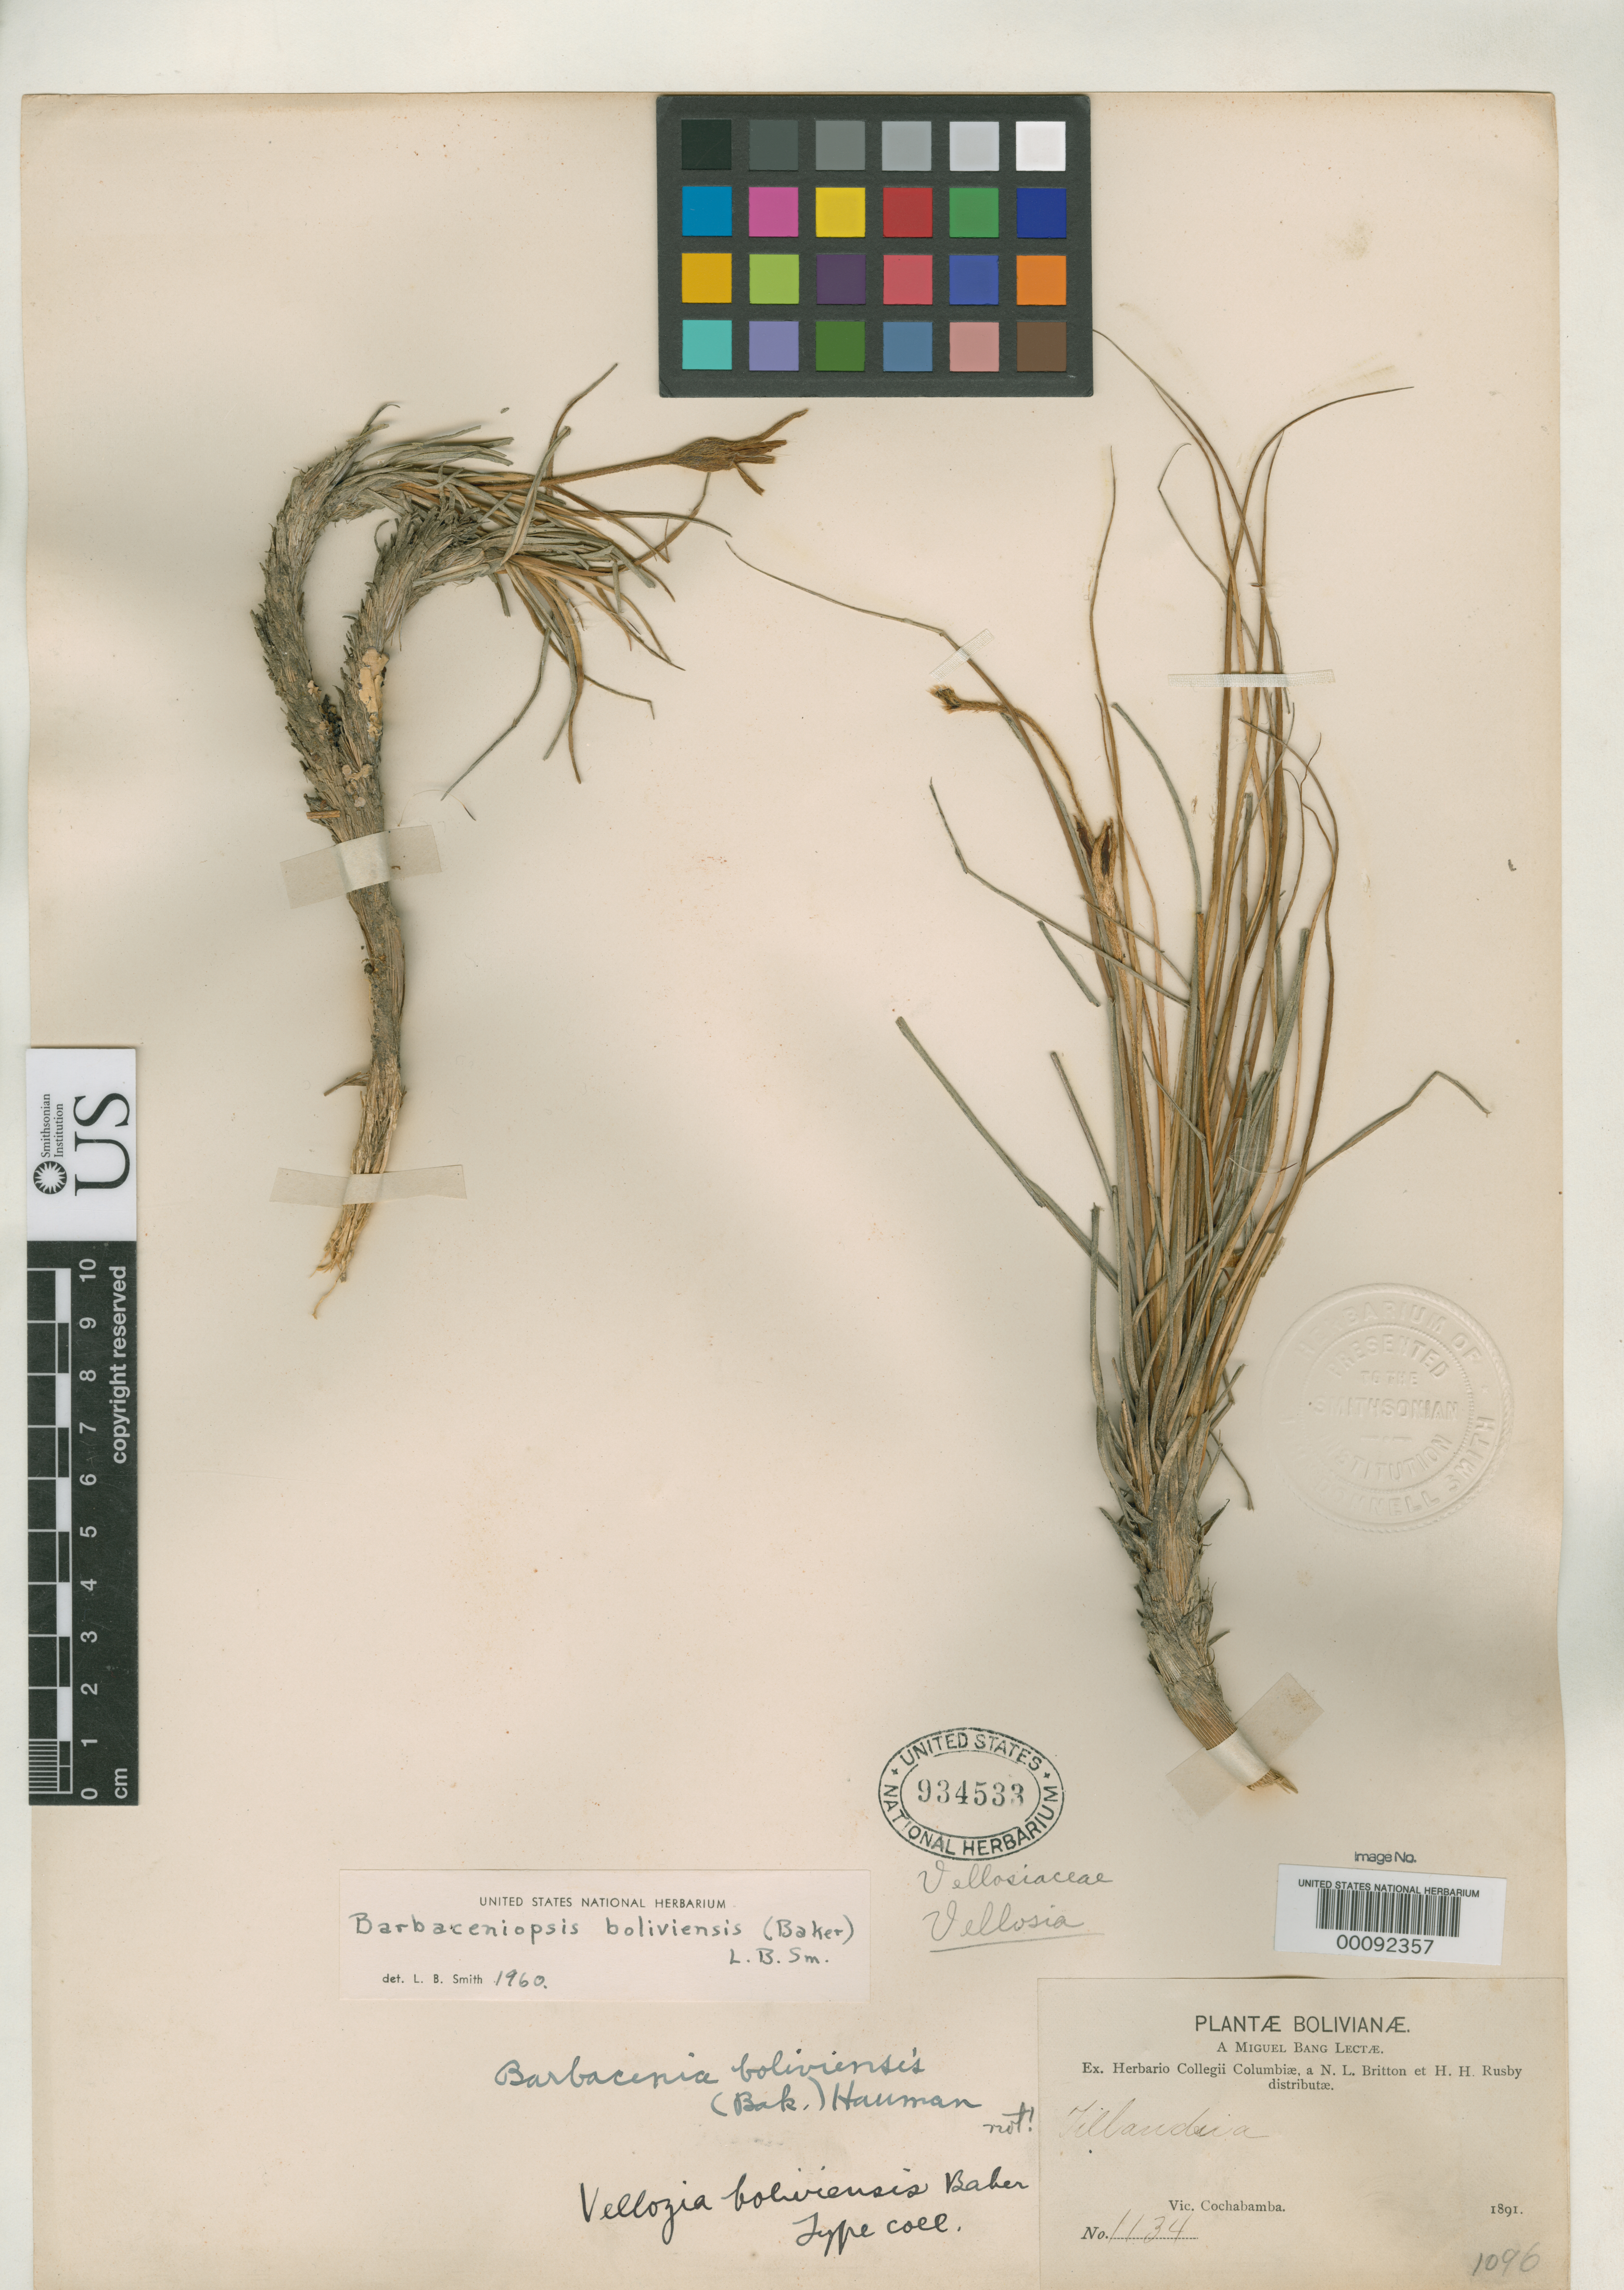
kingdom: Plantae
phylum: Tracheophyta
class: Liliopsida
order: Pandanales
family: Velloziaceae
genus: Vellozia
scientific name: Vellozia boliviensis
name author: C.F. Baker in Rusby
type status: Isotype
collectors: M. Bang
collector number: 1134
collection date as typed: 1891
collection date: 1891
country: Bolivia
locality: Turedon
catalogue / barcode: US 934533